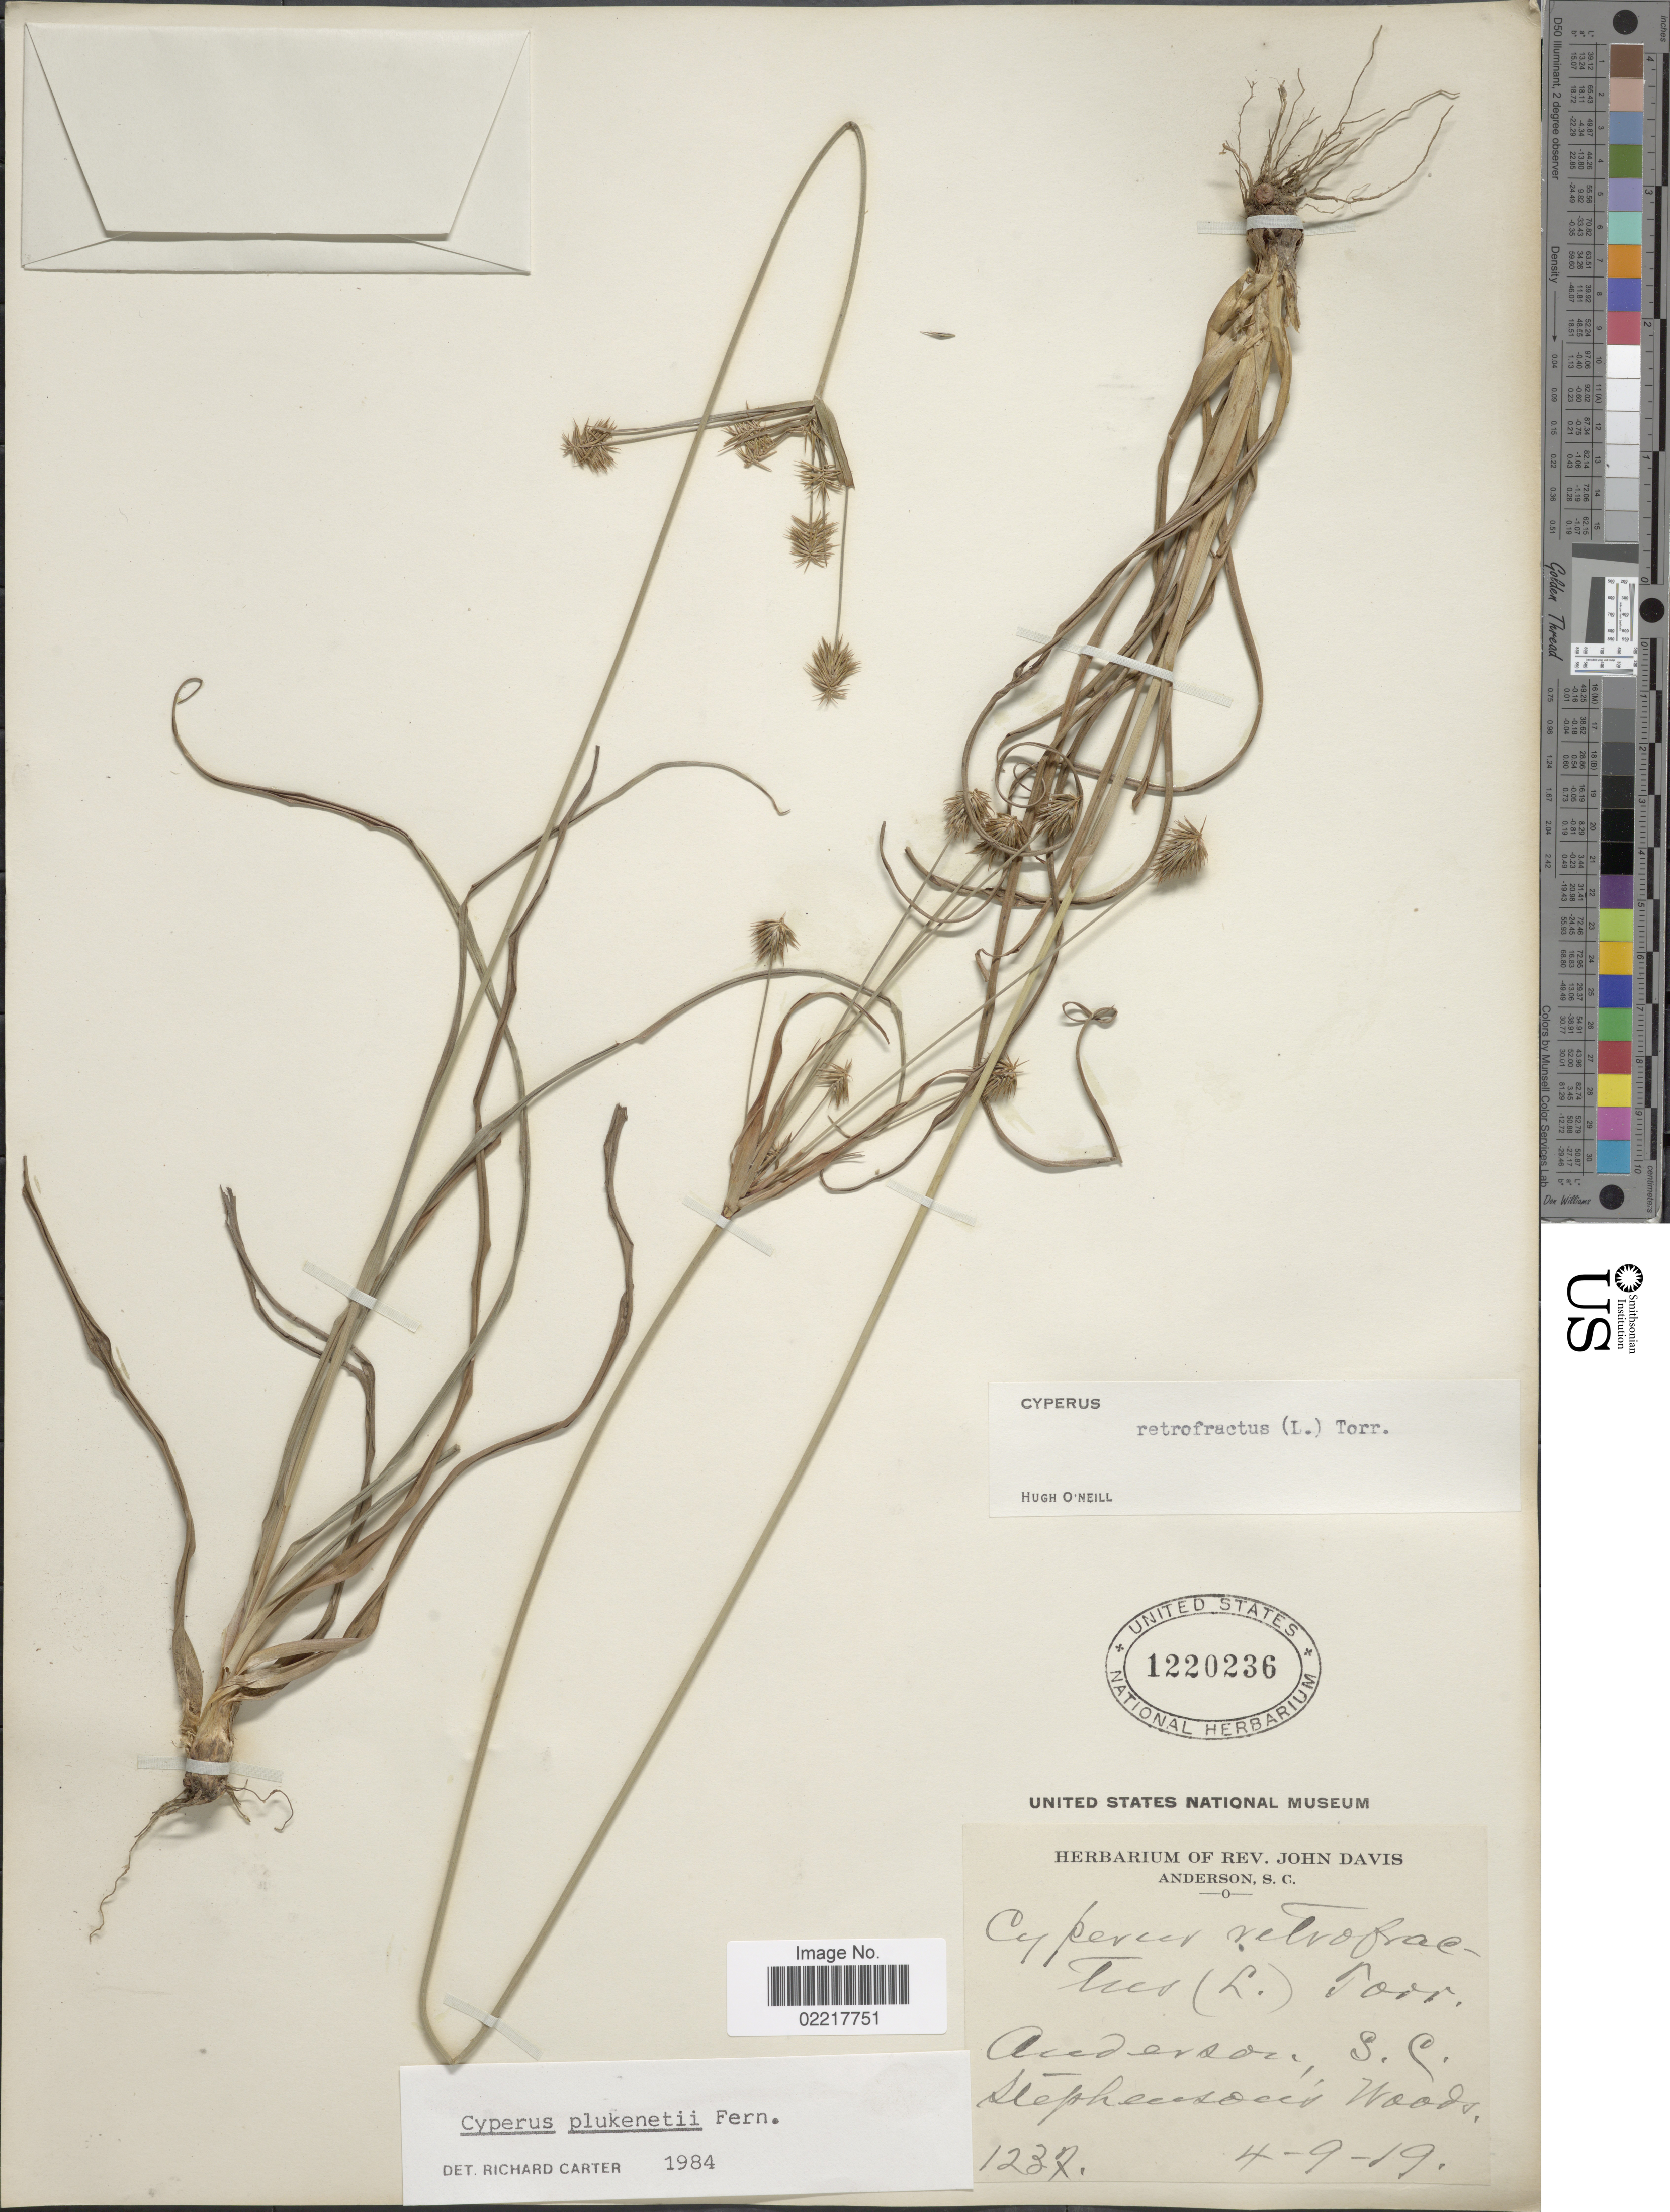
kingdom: Plantae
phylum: Tracheophyta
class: Liliopsida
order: Poales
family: Cyperaceae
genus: Cyperus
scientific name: Cyperus plukenetii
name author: Fernald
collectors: ex herb. Rev. John Davis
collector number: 1237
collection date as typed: Transcribed d/m/y: 9/4/19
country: United States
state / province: South Carolina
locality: Anderson, Stephensons Woods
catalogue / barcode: US 1220236